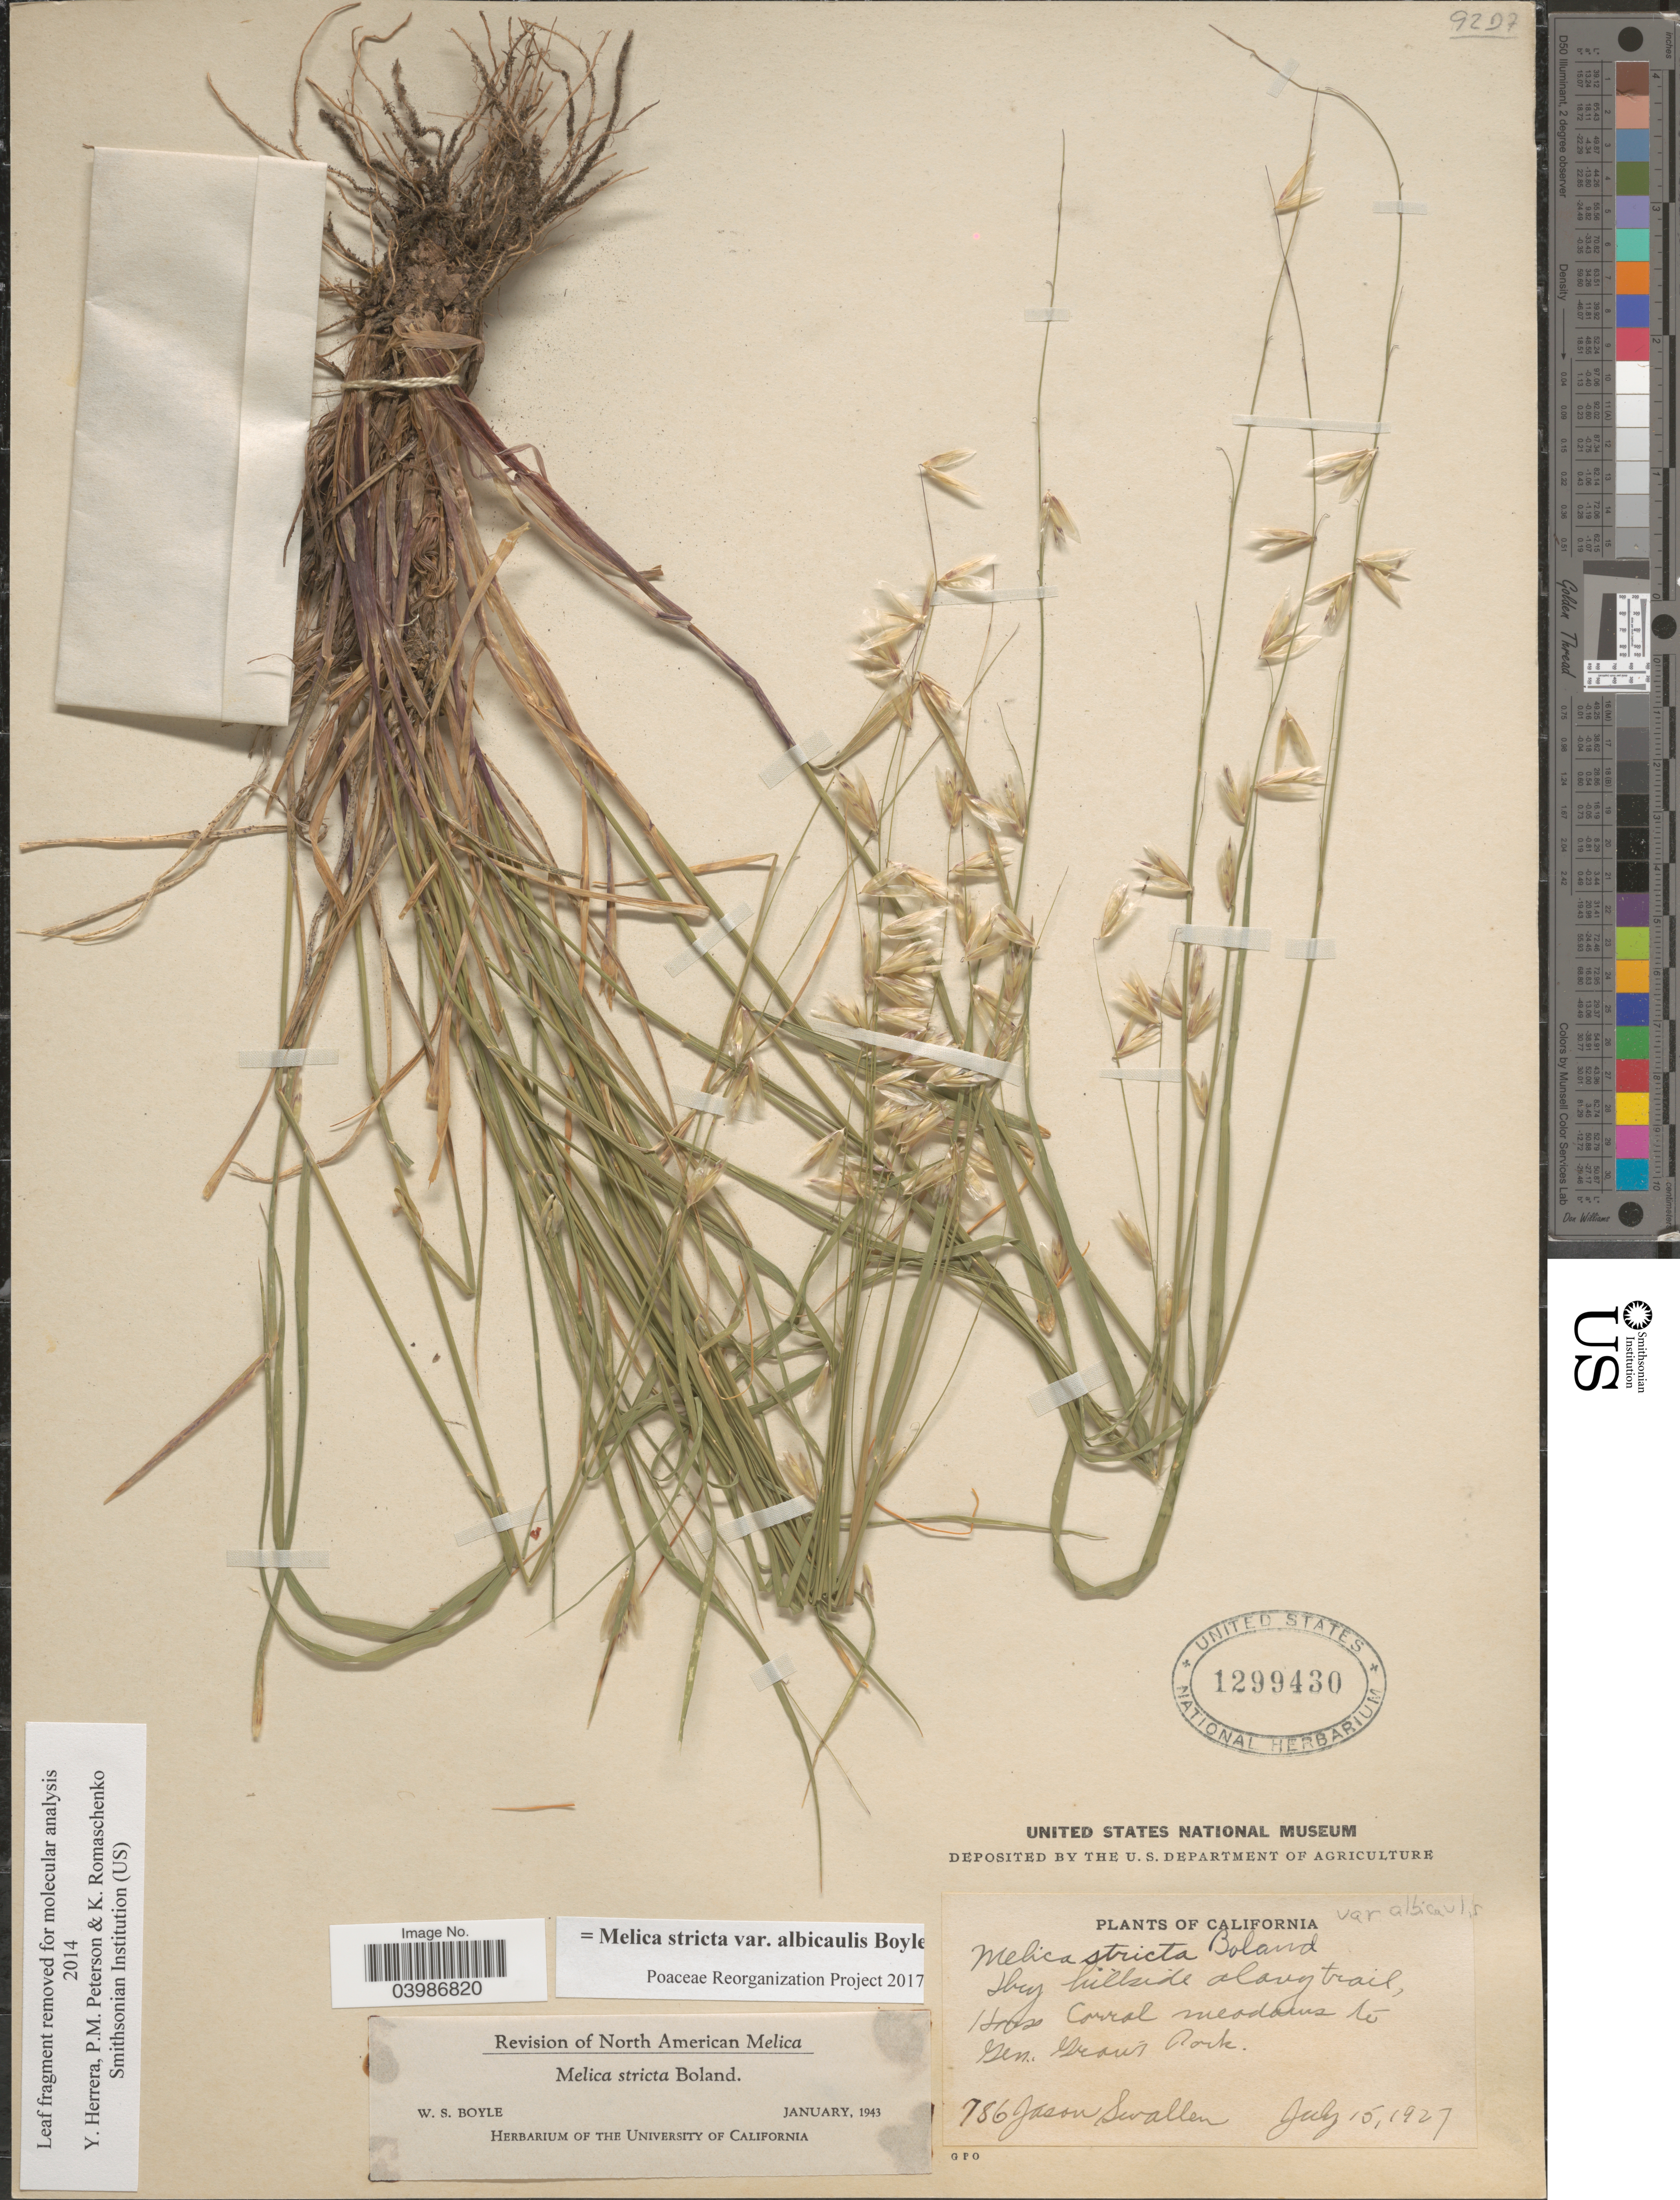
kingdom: Plantae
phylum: Tracheophyta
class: Liliopsida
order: Poales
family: Poaceae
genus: Melica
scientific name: Melica stricta var. albicaulis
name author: Boyle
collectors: J. R. Swallen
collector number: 786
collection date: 1927-07-15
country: United States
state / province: California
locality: Dry hillside along trail, Horse Corral Meadows to Gen. Grant Park.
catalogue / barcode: US 1299430